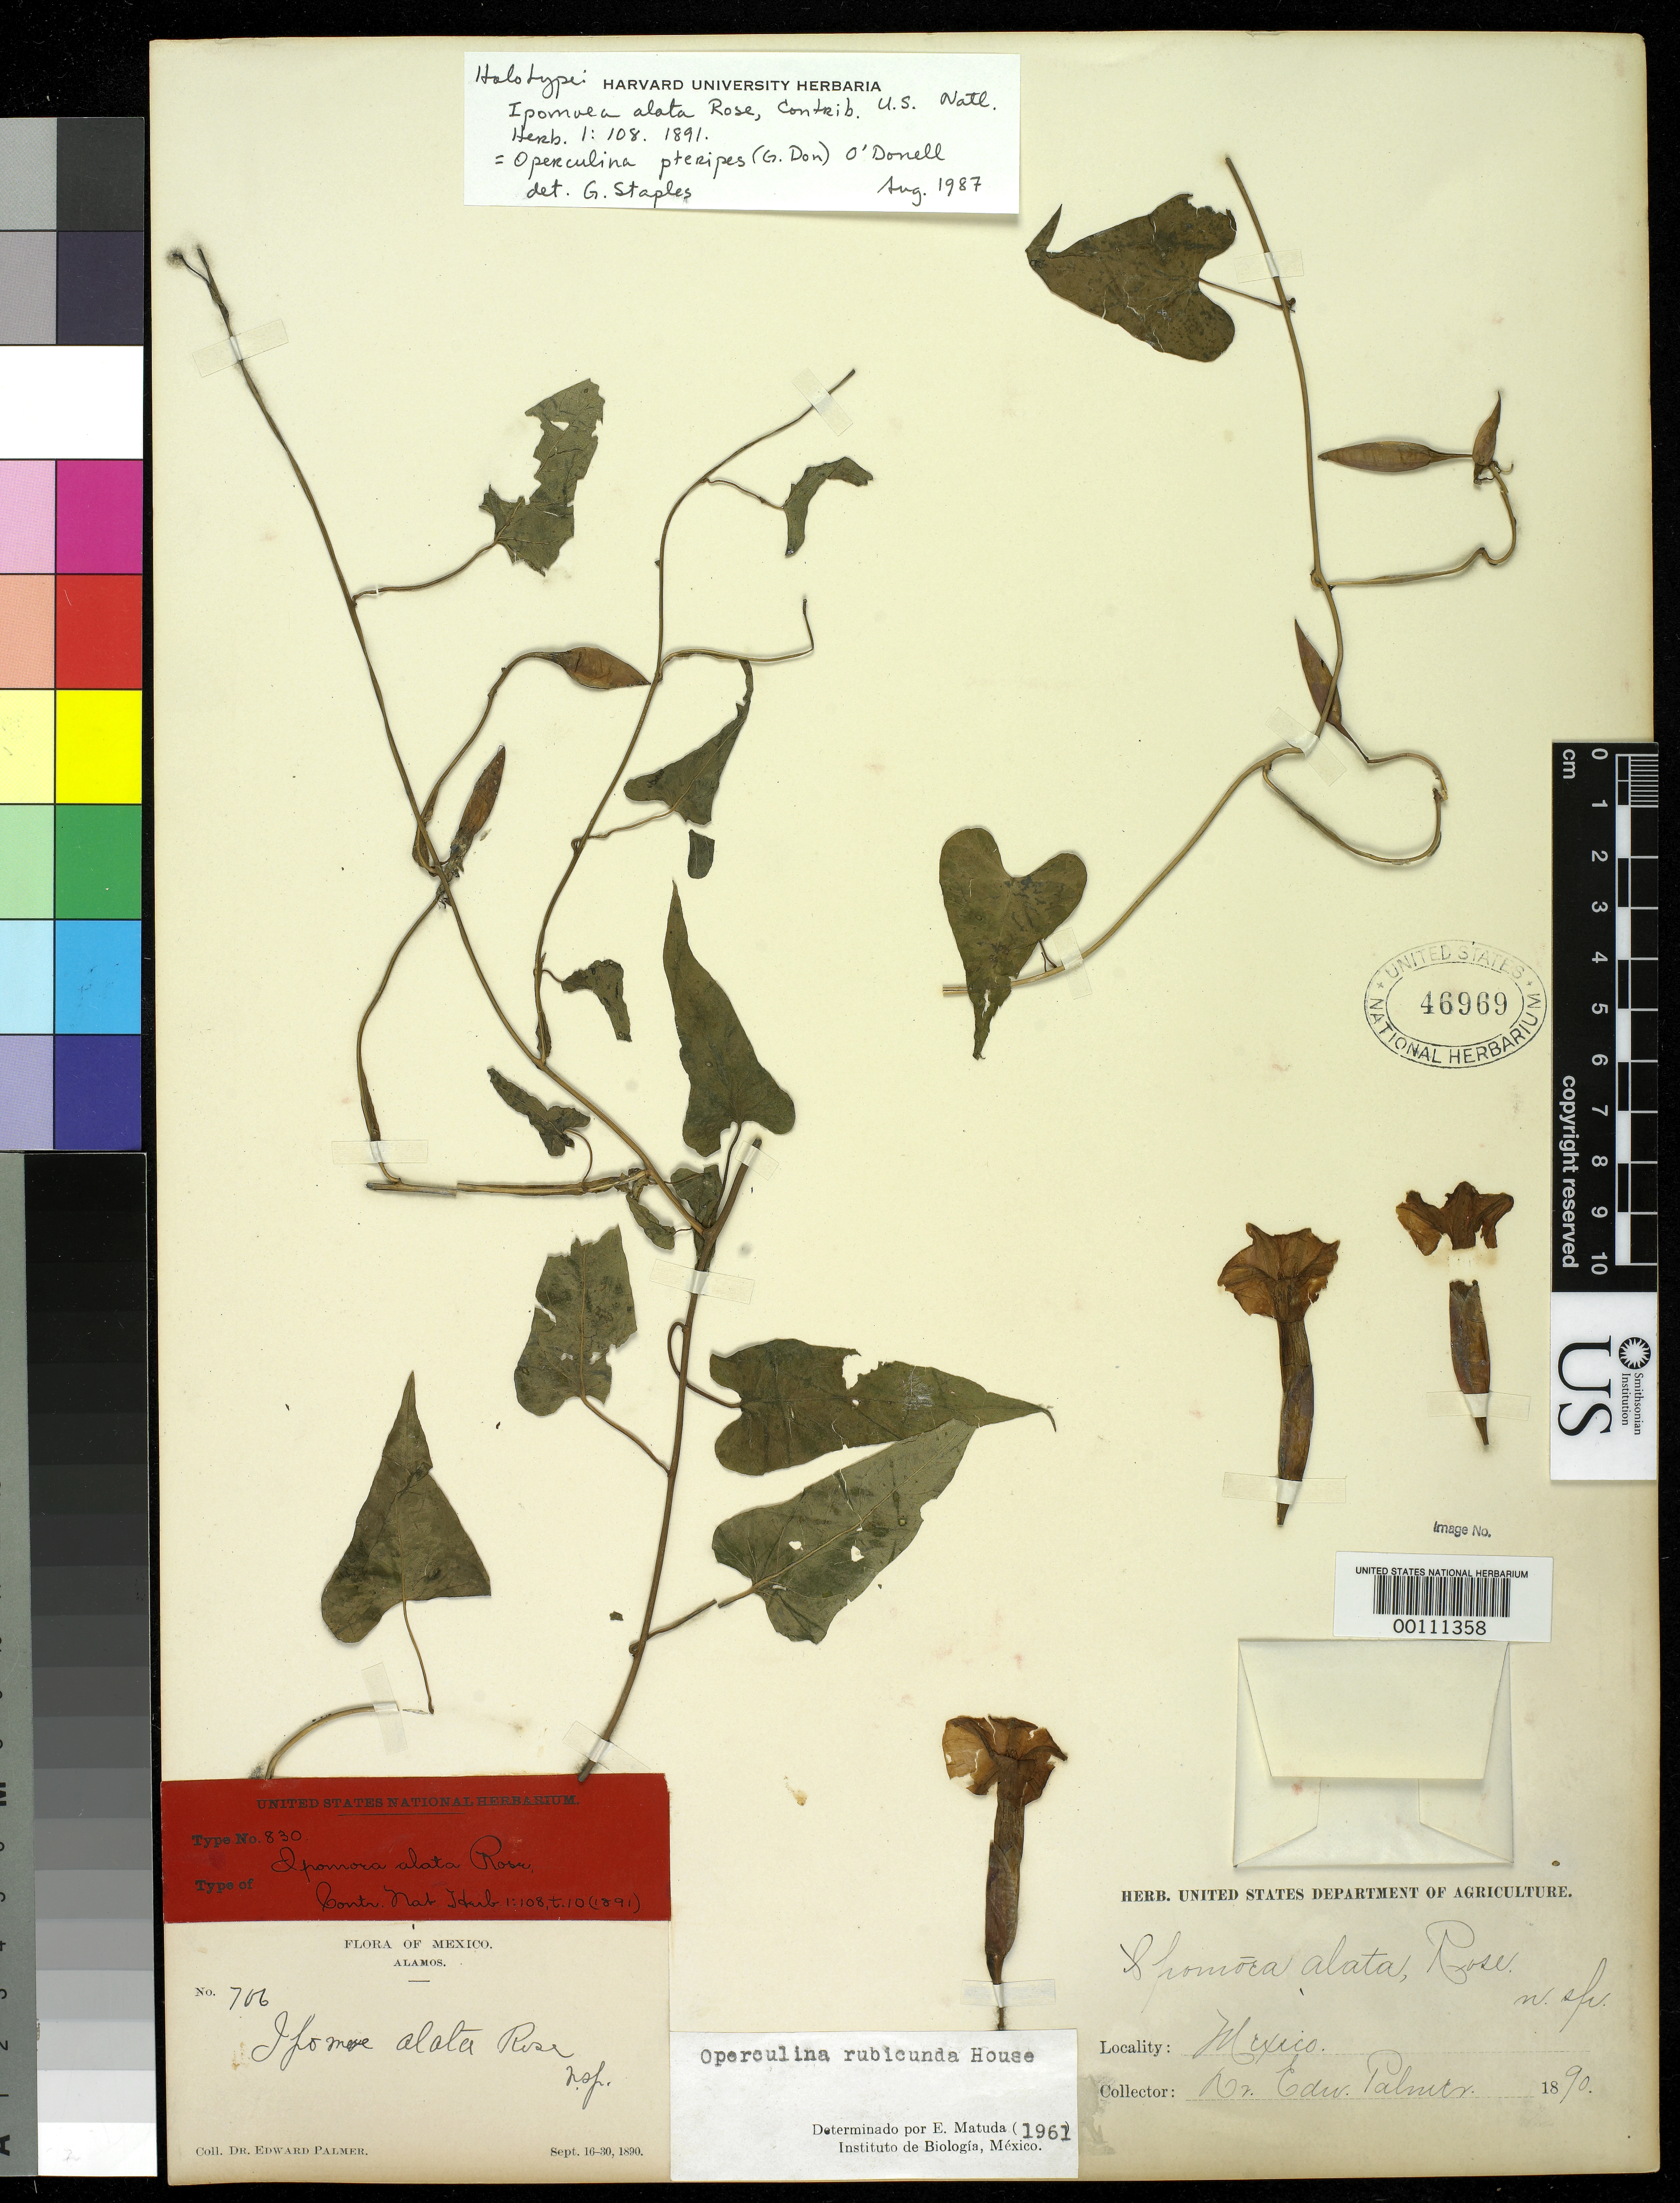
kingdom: Plantae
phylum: Tracheophyta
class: Magnoliopsida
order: Solanales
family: Convolvulaceae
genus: Ipomoea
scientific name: Ipomoea alata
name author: Rose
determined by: Staples, G. W.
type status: Type Collection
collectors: E. Palmer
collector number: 706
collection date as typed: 16 Sep 1890 to 30 Sep 1890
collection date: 1890-09-16/1890-09-30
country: Mexico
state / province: Sonora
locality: Alamos.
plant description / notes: Later homonym of Ipomoea alata R. Br. (1810).; Also a type of Operculina rubicunda House, nom. nov.; One of two sheets (USNA 46968, 46969) from original USDA herbarium. This sheet (46969) annotated by Staples as holotype.; Replacement name for Ipomoea alata Rose (1891), non I. alata R. Br. (1810).; Also a type of Ipomoea alata Rose, nom. illeg.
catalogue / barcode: US 46969